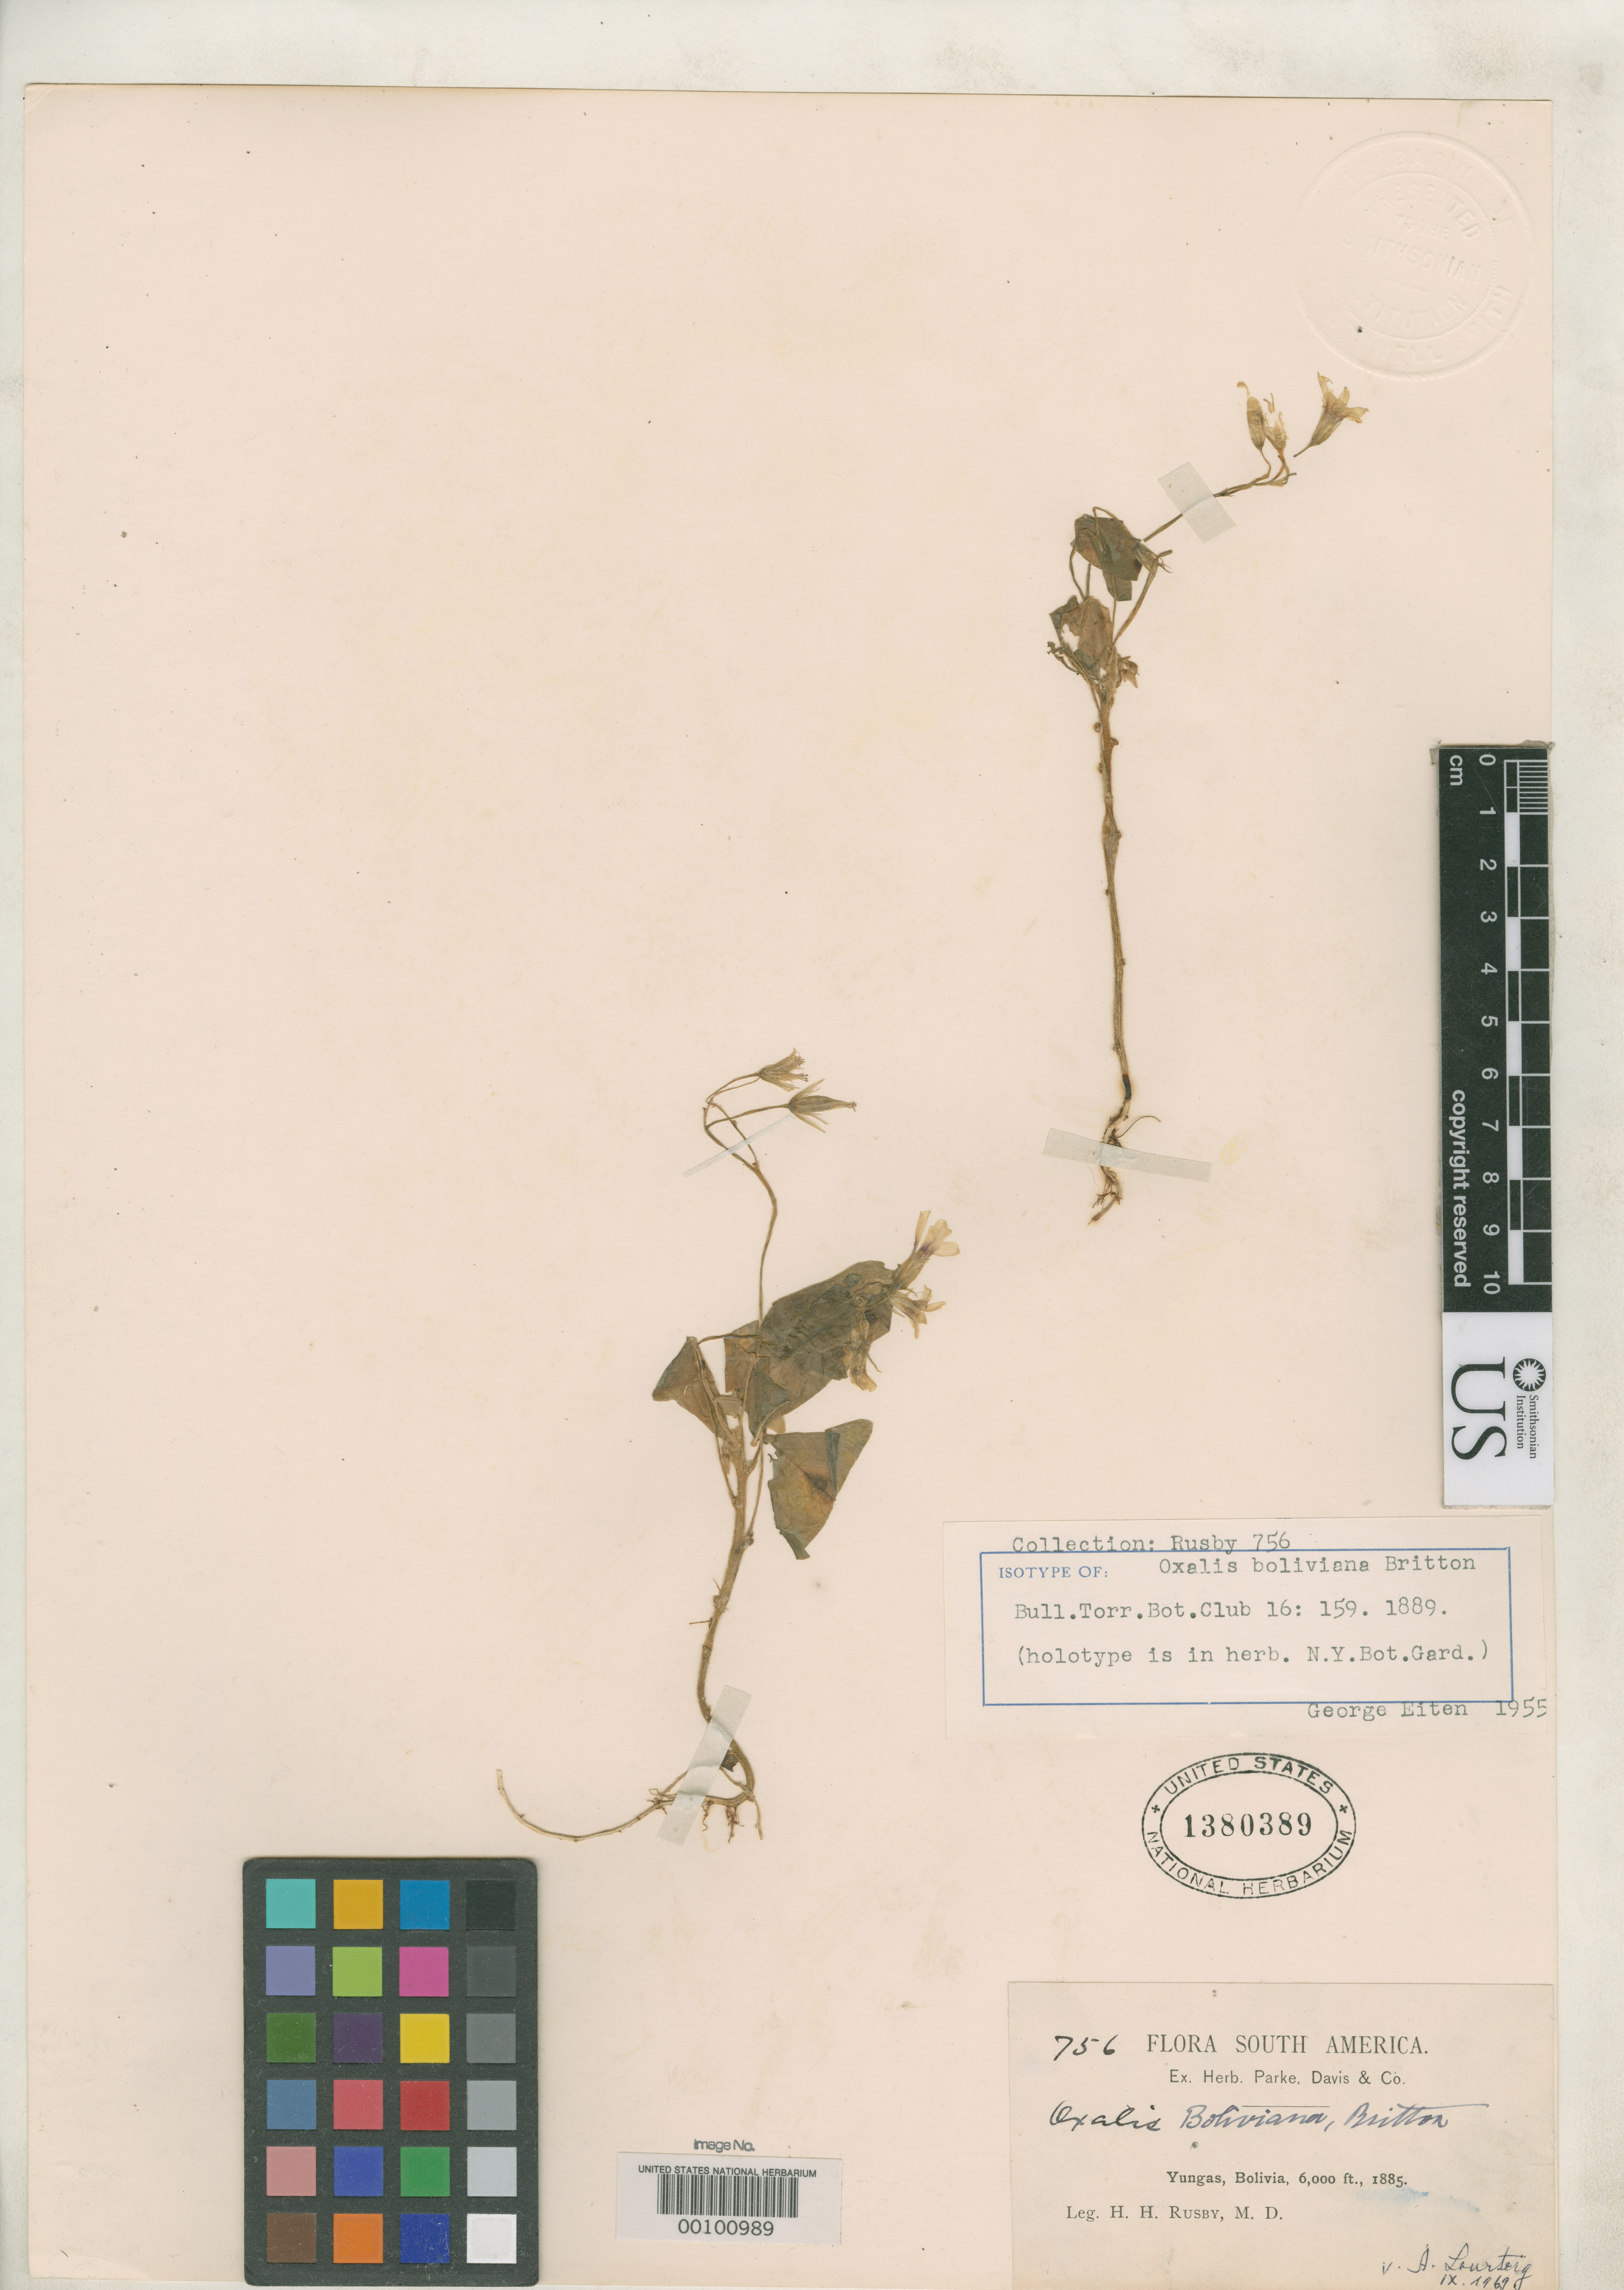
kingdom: Plantae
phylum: Tracheophyta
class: Magnoliopsida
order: Oxalidales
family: Oxalidaceae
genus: Oxalis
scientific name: Oxalis boliviana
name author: Britton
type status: Isotype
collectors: H. H. Rusby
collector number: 756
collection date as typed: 1885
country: Bolivia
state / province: La Paz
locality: Yungas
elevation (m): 1829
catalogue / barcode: US 1380389